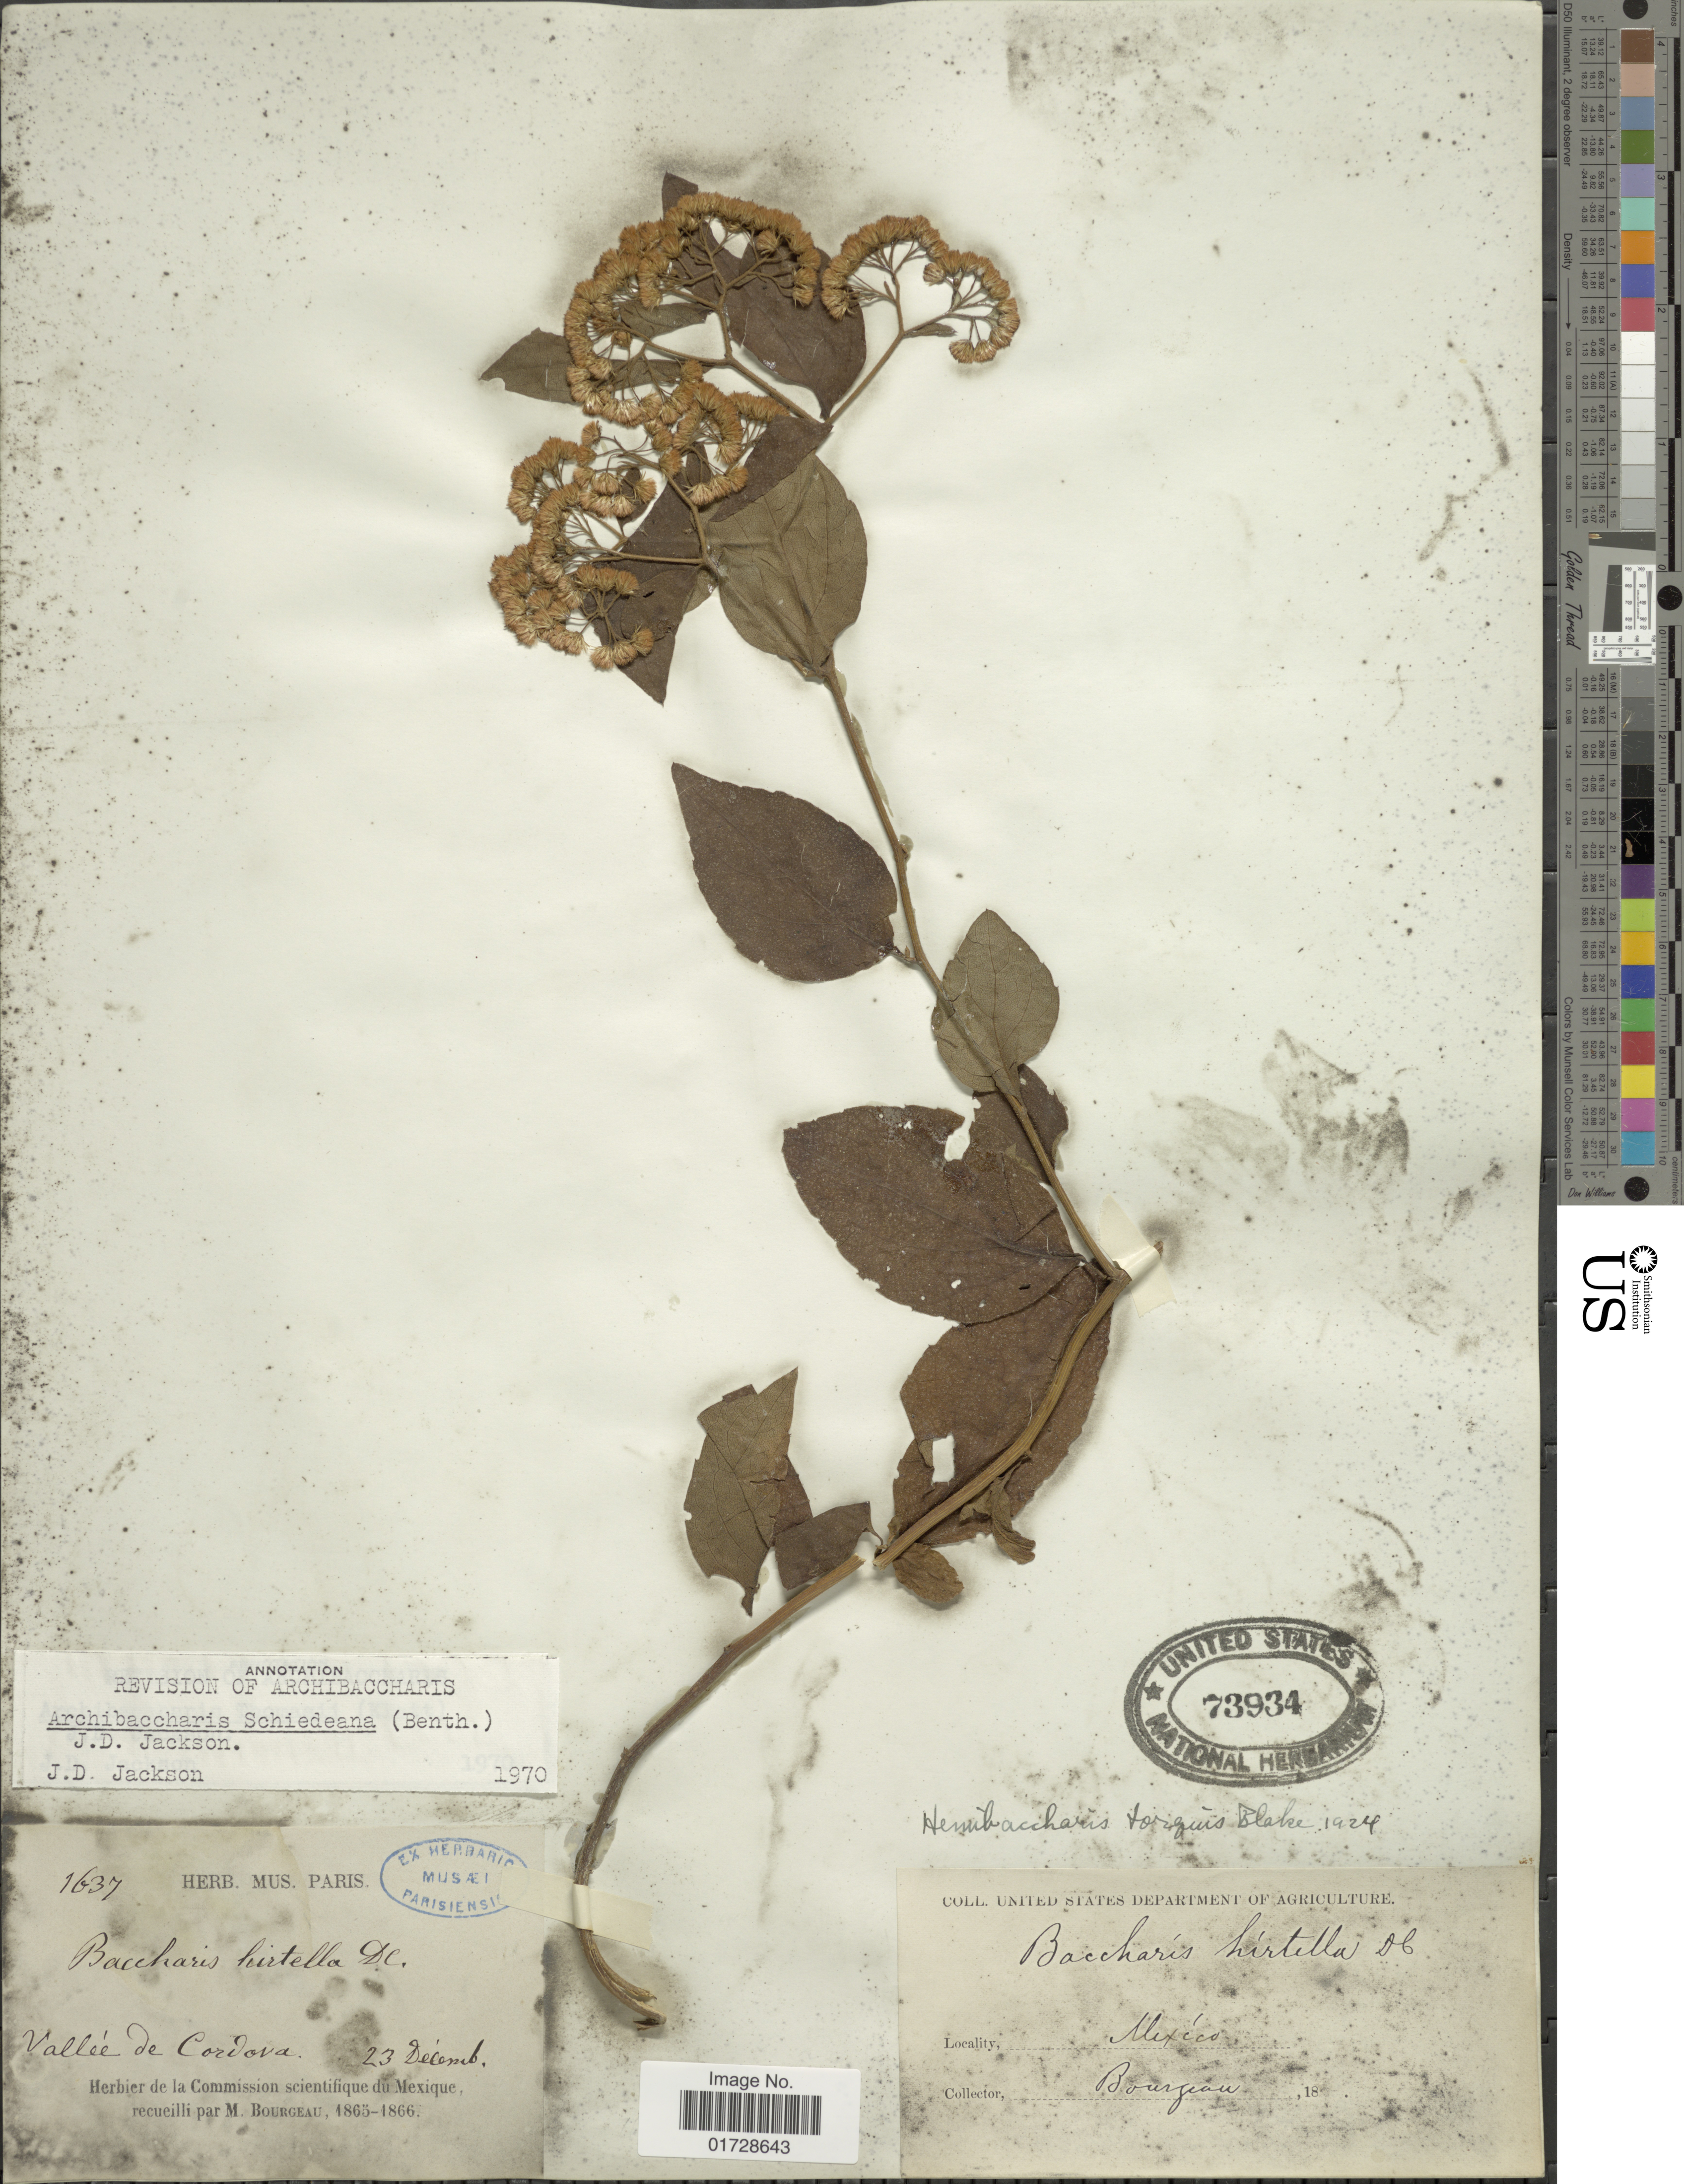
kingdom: Plantae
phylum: Tracheophyta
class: Magnoliopsida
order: Asterales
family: Asteraceae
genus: Archibaccharis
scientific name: Archibaccharis schiedeana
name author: (Benth.) J.D. Jacks.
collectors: M. Bourgeau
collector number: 1637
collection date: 1865-12-23/1866-12-23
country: Mexico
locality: Valle de Cordova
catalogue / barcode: US 73934